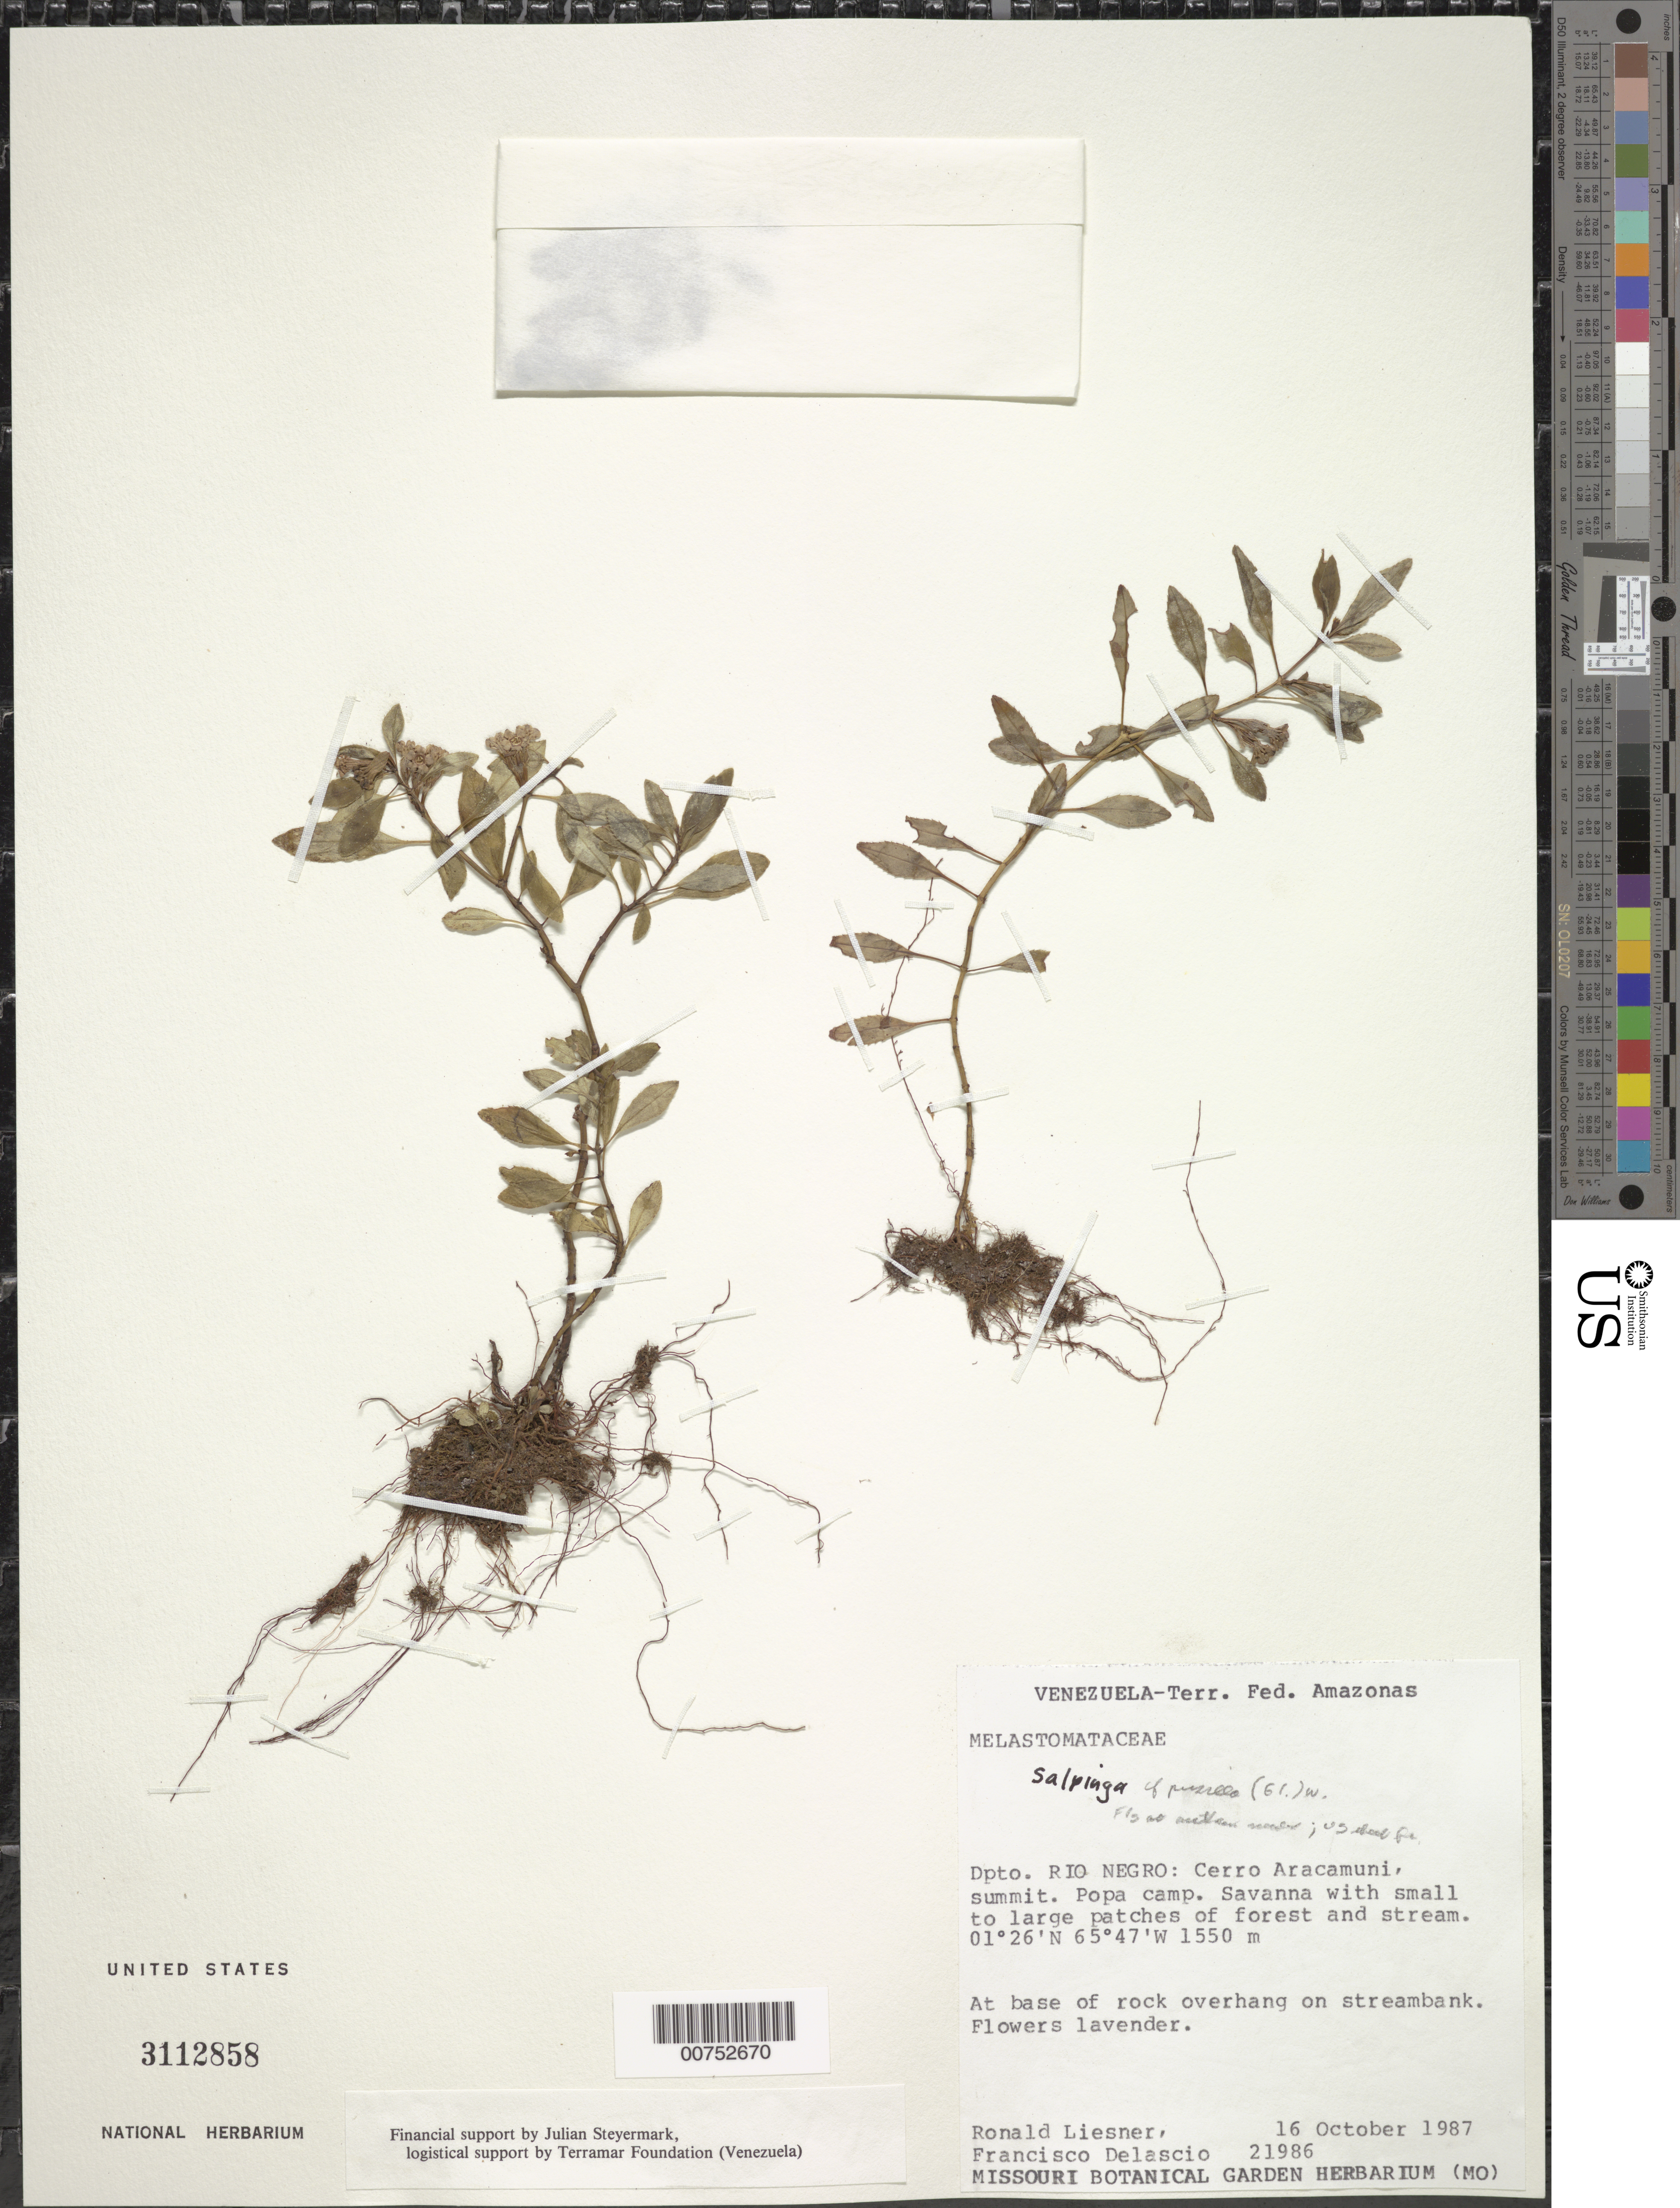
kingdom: Plantae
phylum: Tracheophyta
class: Magnoliopsida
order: Myrtales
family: Melastomataceae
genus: Salpinga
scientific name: Salpinga pusilla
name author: Wurdack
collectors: R. L. Liesner & F. Delascio C.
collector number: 21986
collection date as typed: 16-Oct-87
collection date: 1987-10-16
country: Venezuela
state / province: Amazonas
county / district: Río Negro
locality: Cerro Aracamuni, Popa camp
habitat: Savanna with small to large patches of forest and stream; at base of rock overhang on streambank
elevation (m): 1550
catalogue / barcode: US 3112858